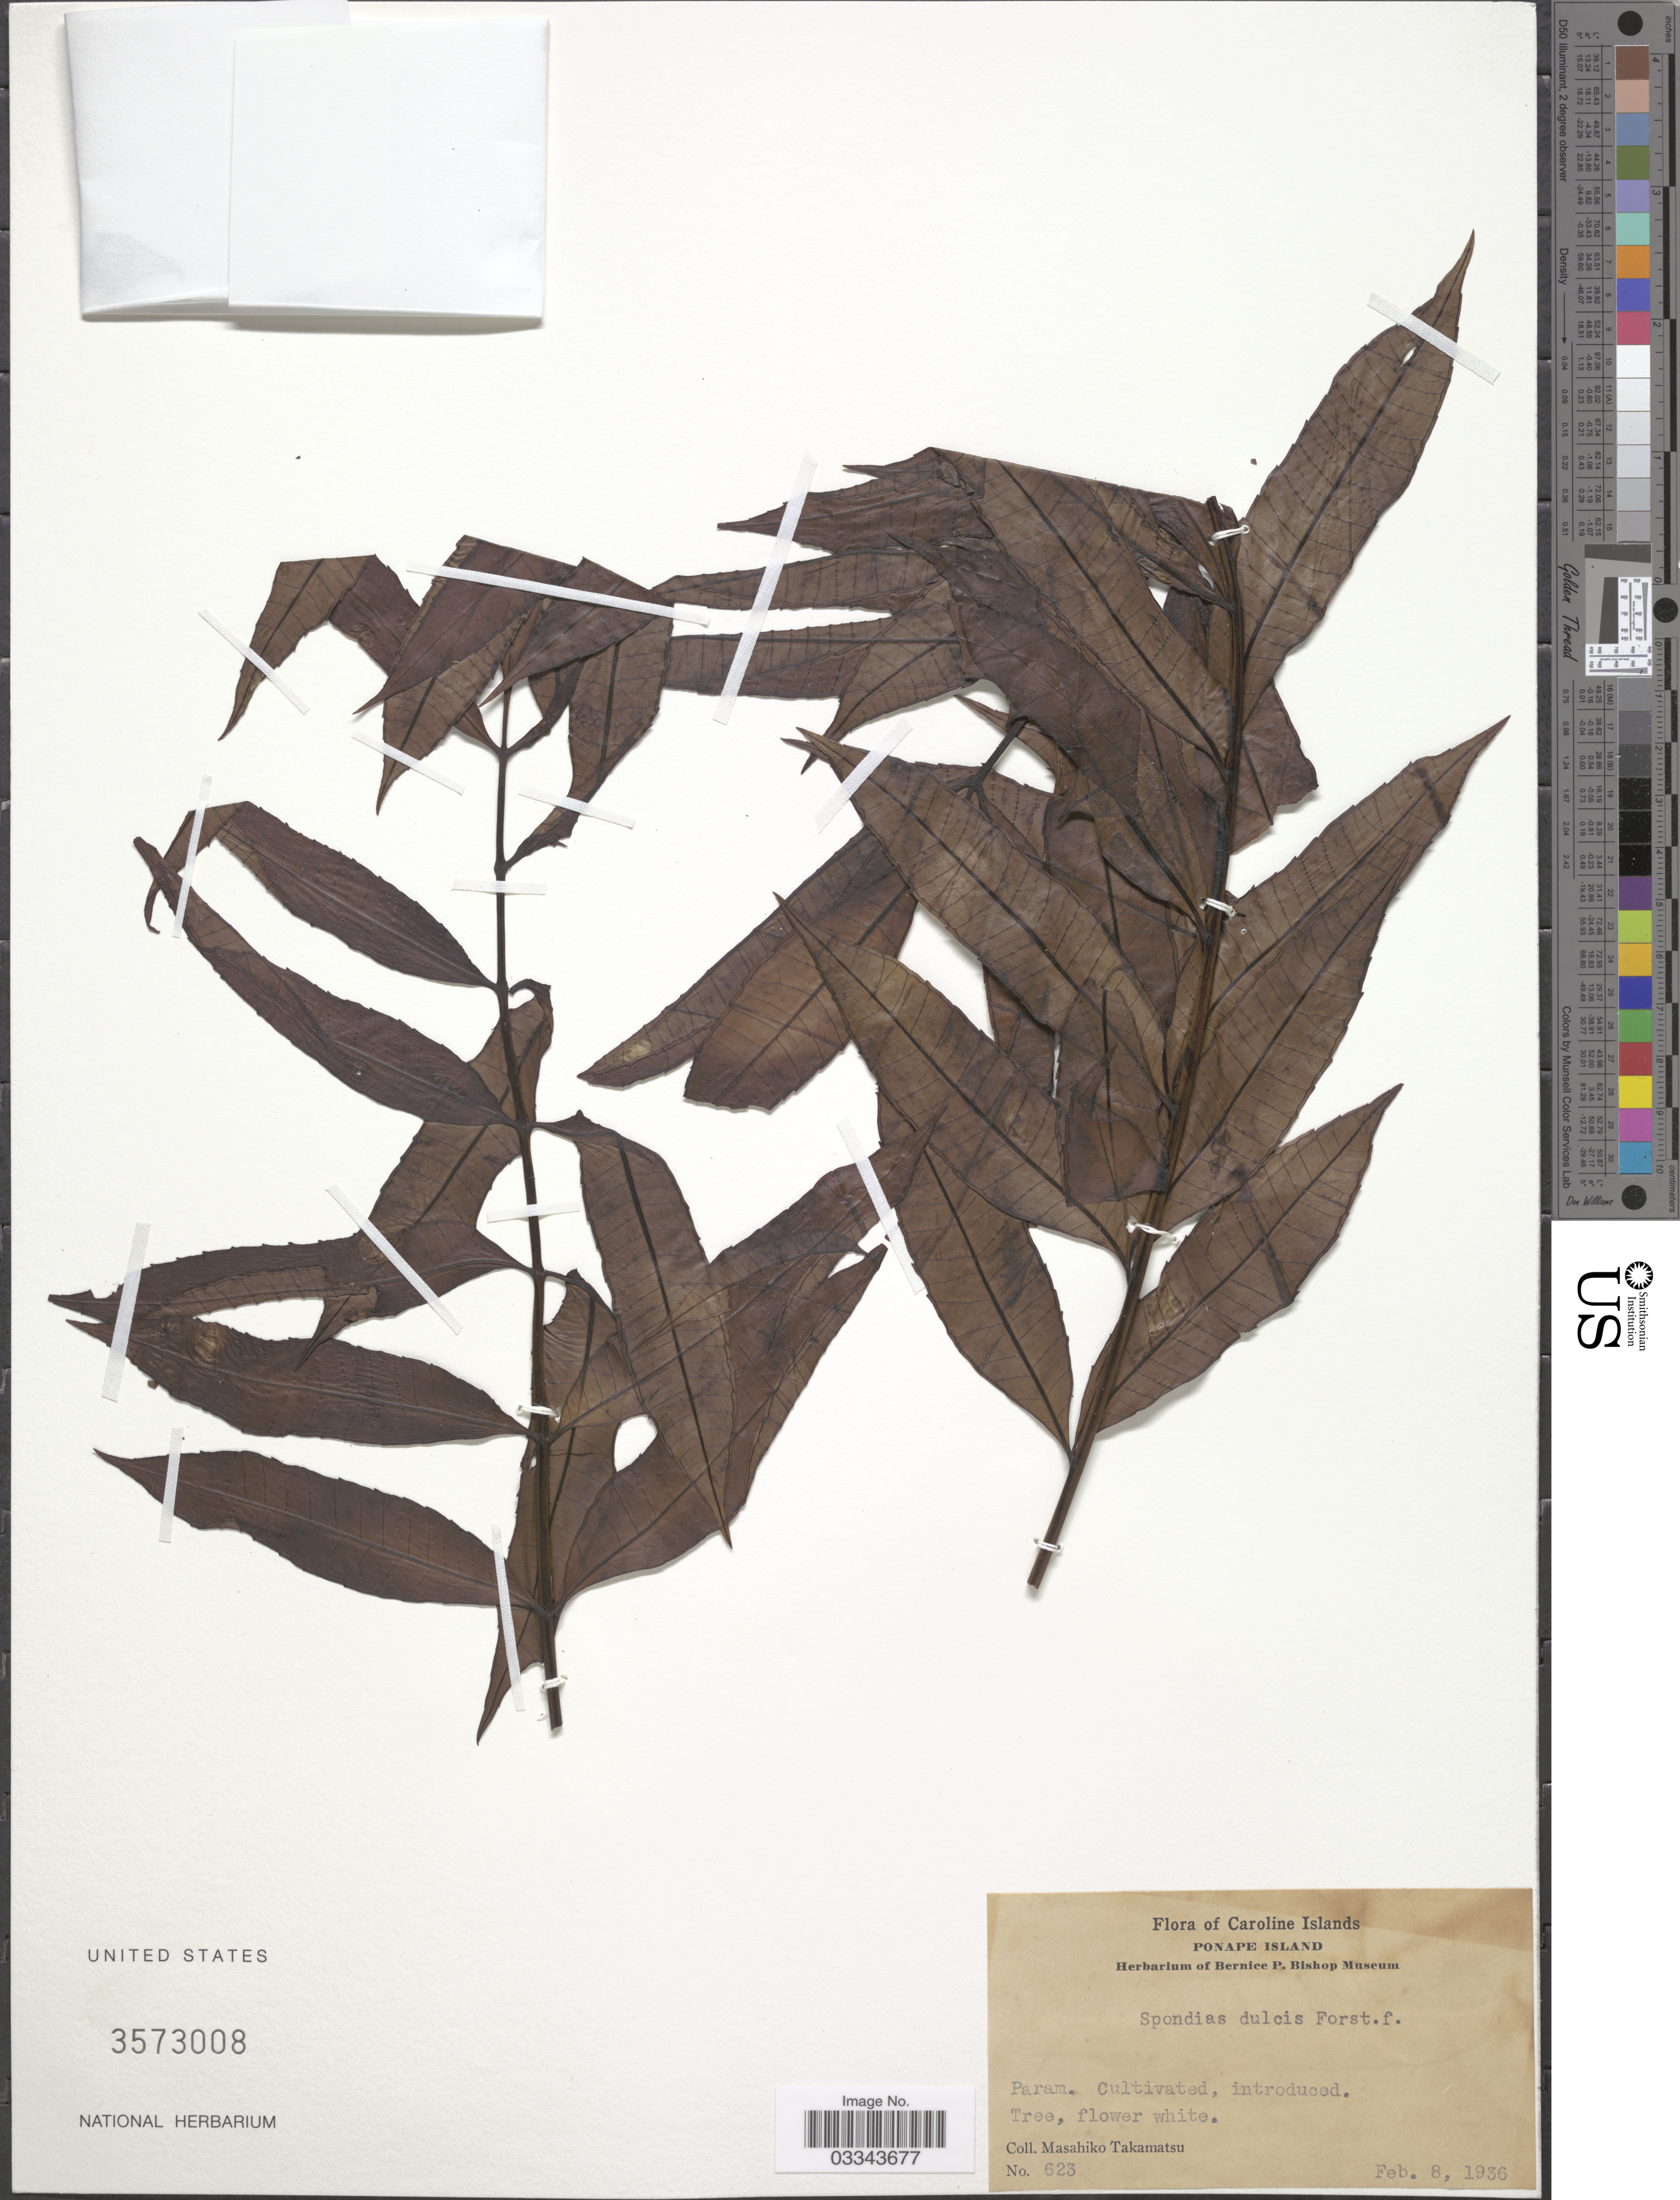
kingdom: Plantae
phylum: Tracheophyta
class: Magnoliopsida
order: Sapindales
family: Anacardiaceae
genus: Spondias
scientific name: Spondias dulcis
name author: Parkinson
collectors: M. Takamatsu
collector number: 623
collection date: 1936-02-08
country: Micronesia, Federated States of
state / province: Pohnpei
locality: Caroline Islands. Ponape Island. Param.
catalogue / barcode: US 3573008